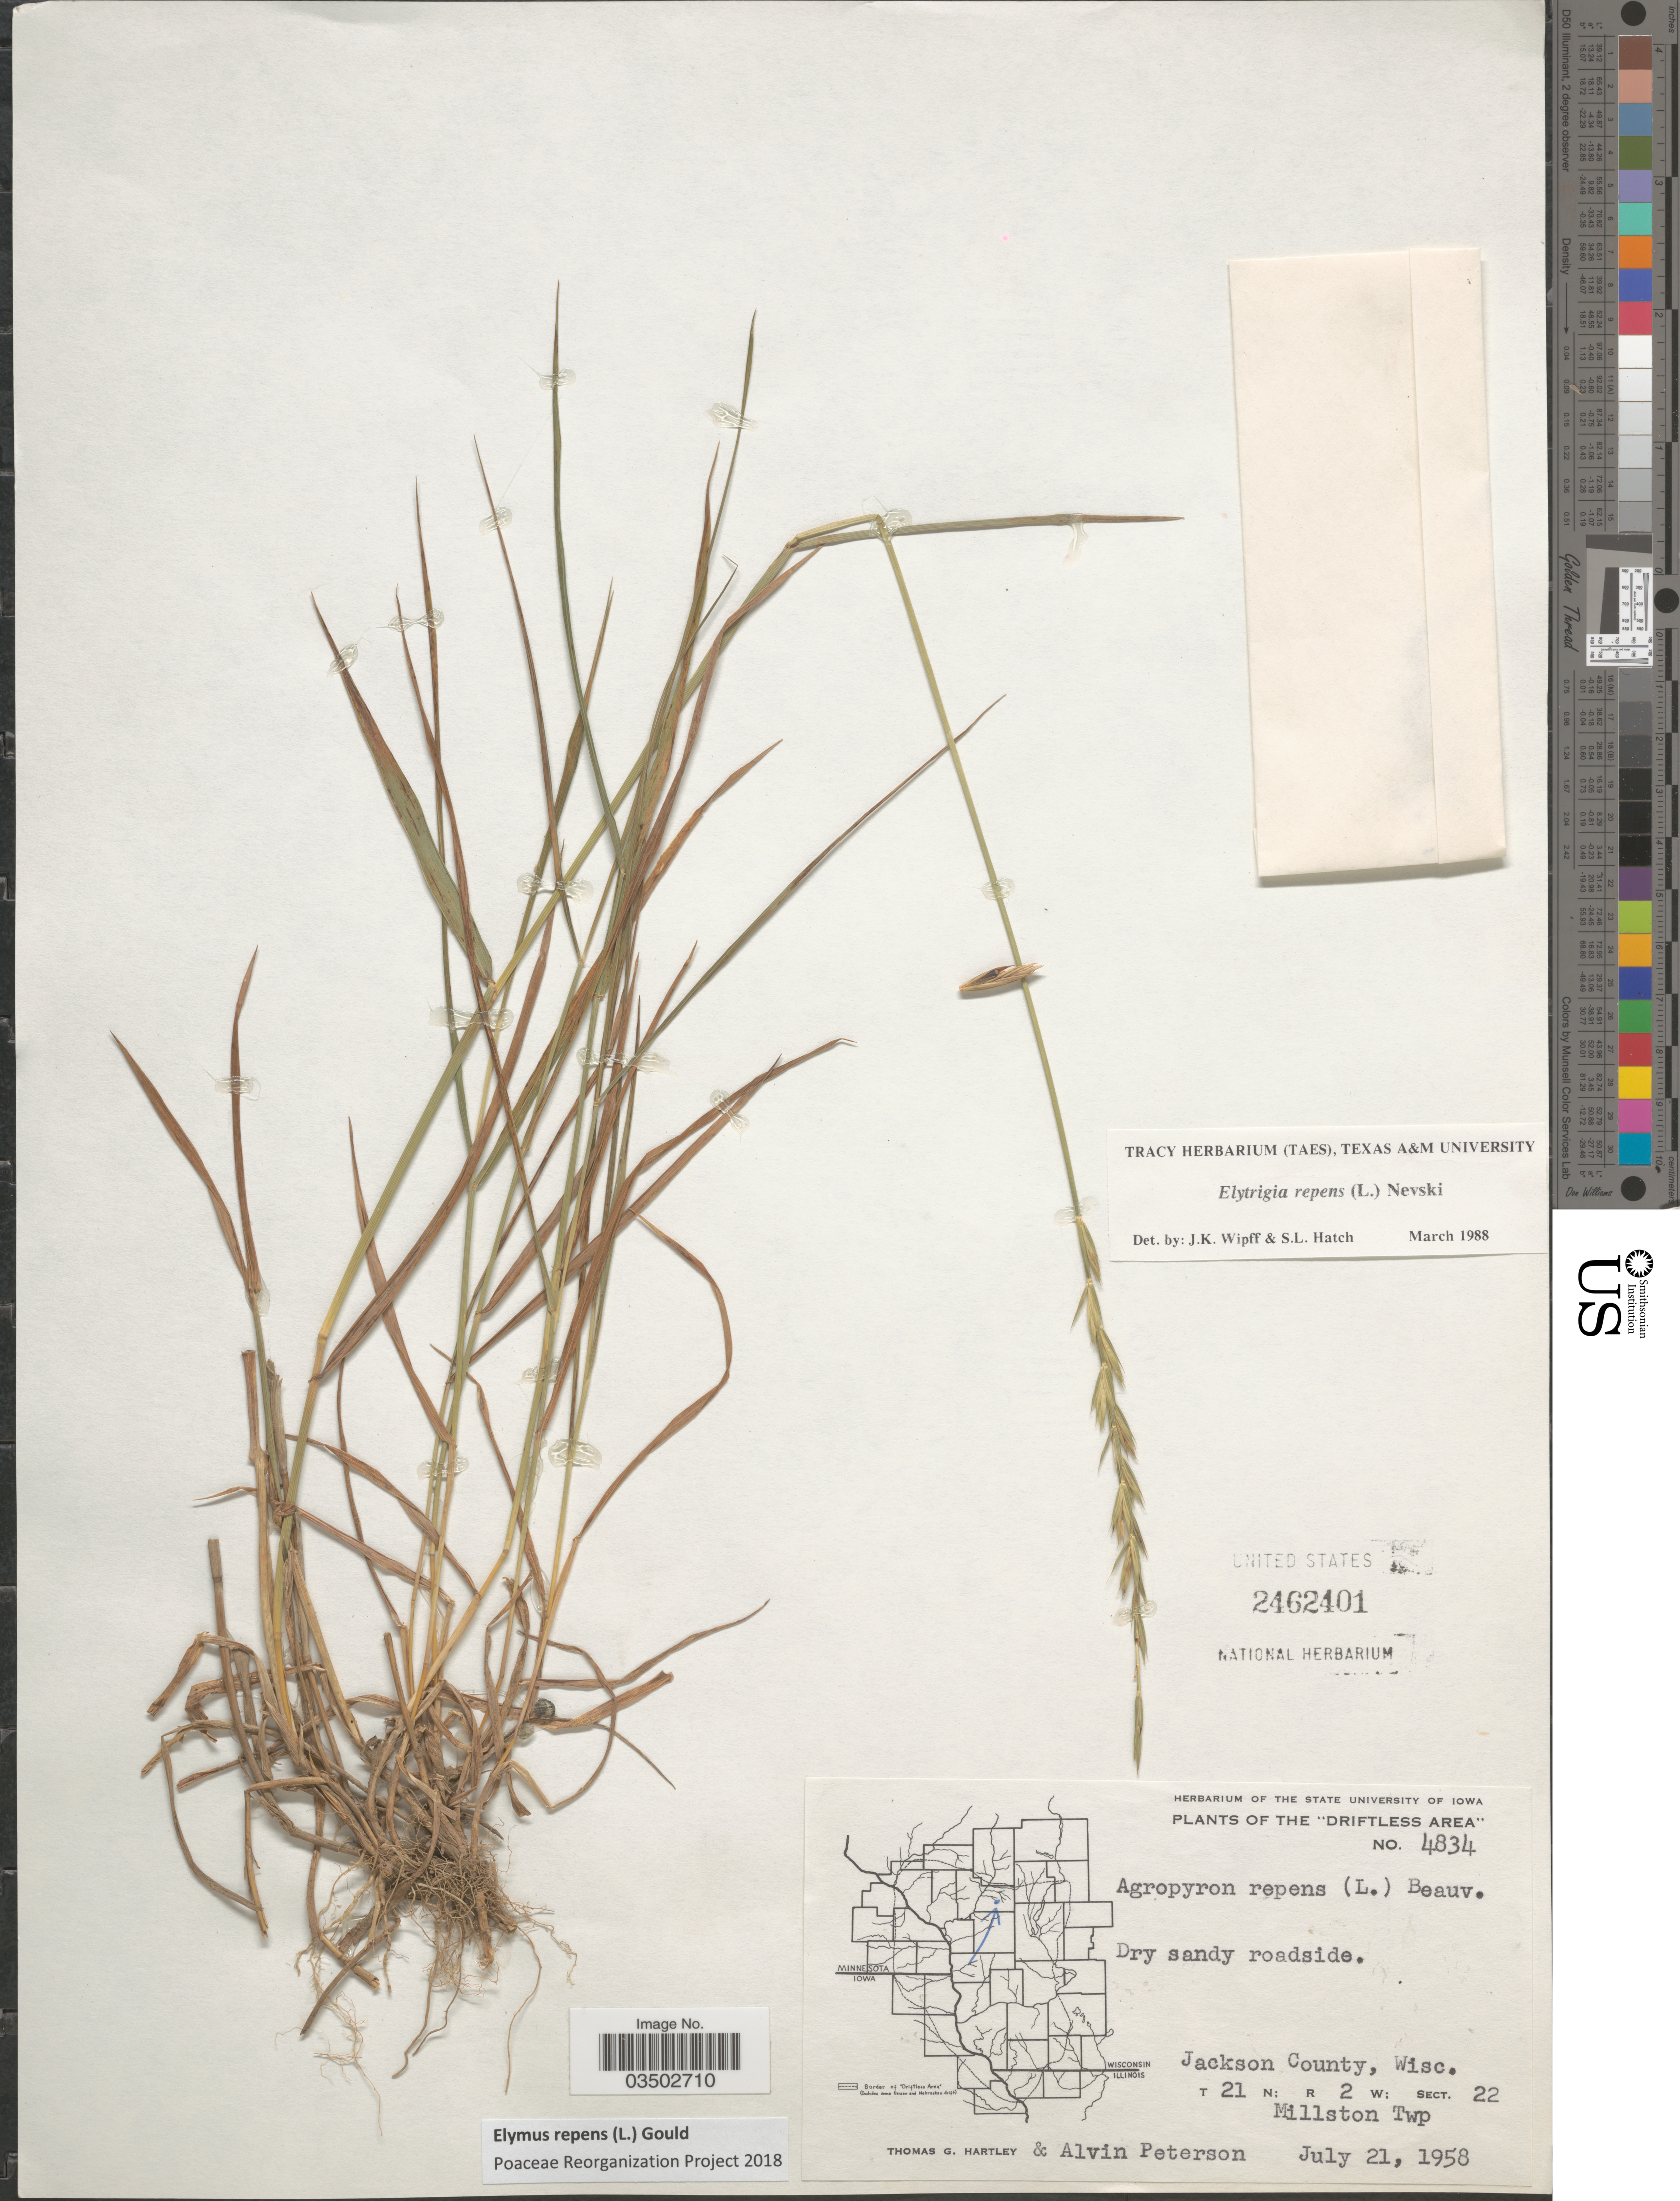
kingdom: Plantae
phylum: Tracheophyta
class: Liliopsida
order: Poales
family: Poaceae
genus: Elymus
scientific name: Elymus repens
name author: (L.) Gould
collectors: T. G. Hartley & A. M. Peterson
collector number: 4834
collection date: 1958-07-21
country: United States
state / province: Wisconsin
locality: The "Driftless Area". Dry sandy roadside. Jackson County, T21N; R2W; Sect. 22. Millston Twp.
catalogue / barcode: US 2462401